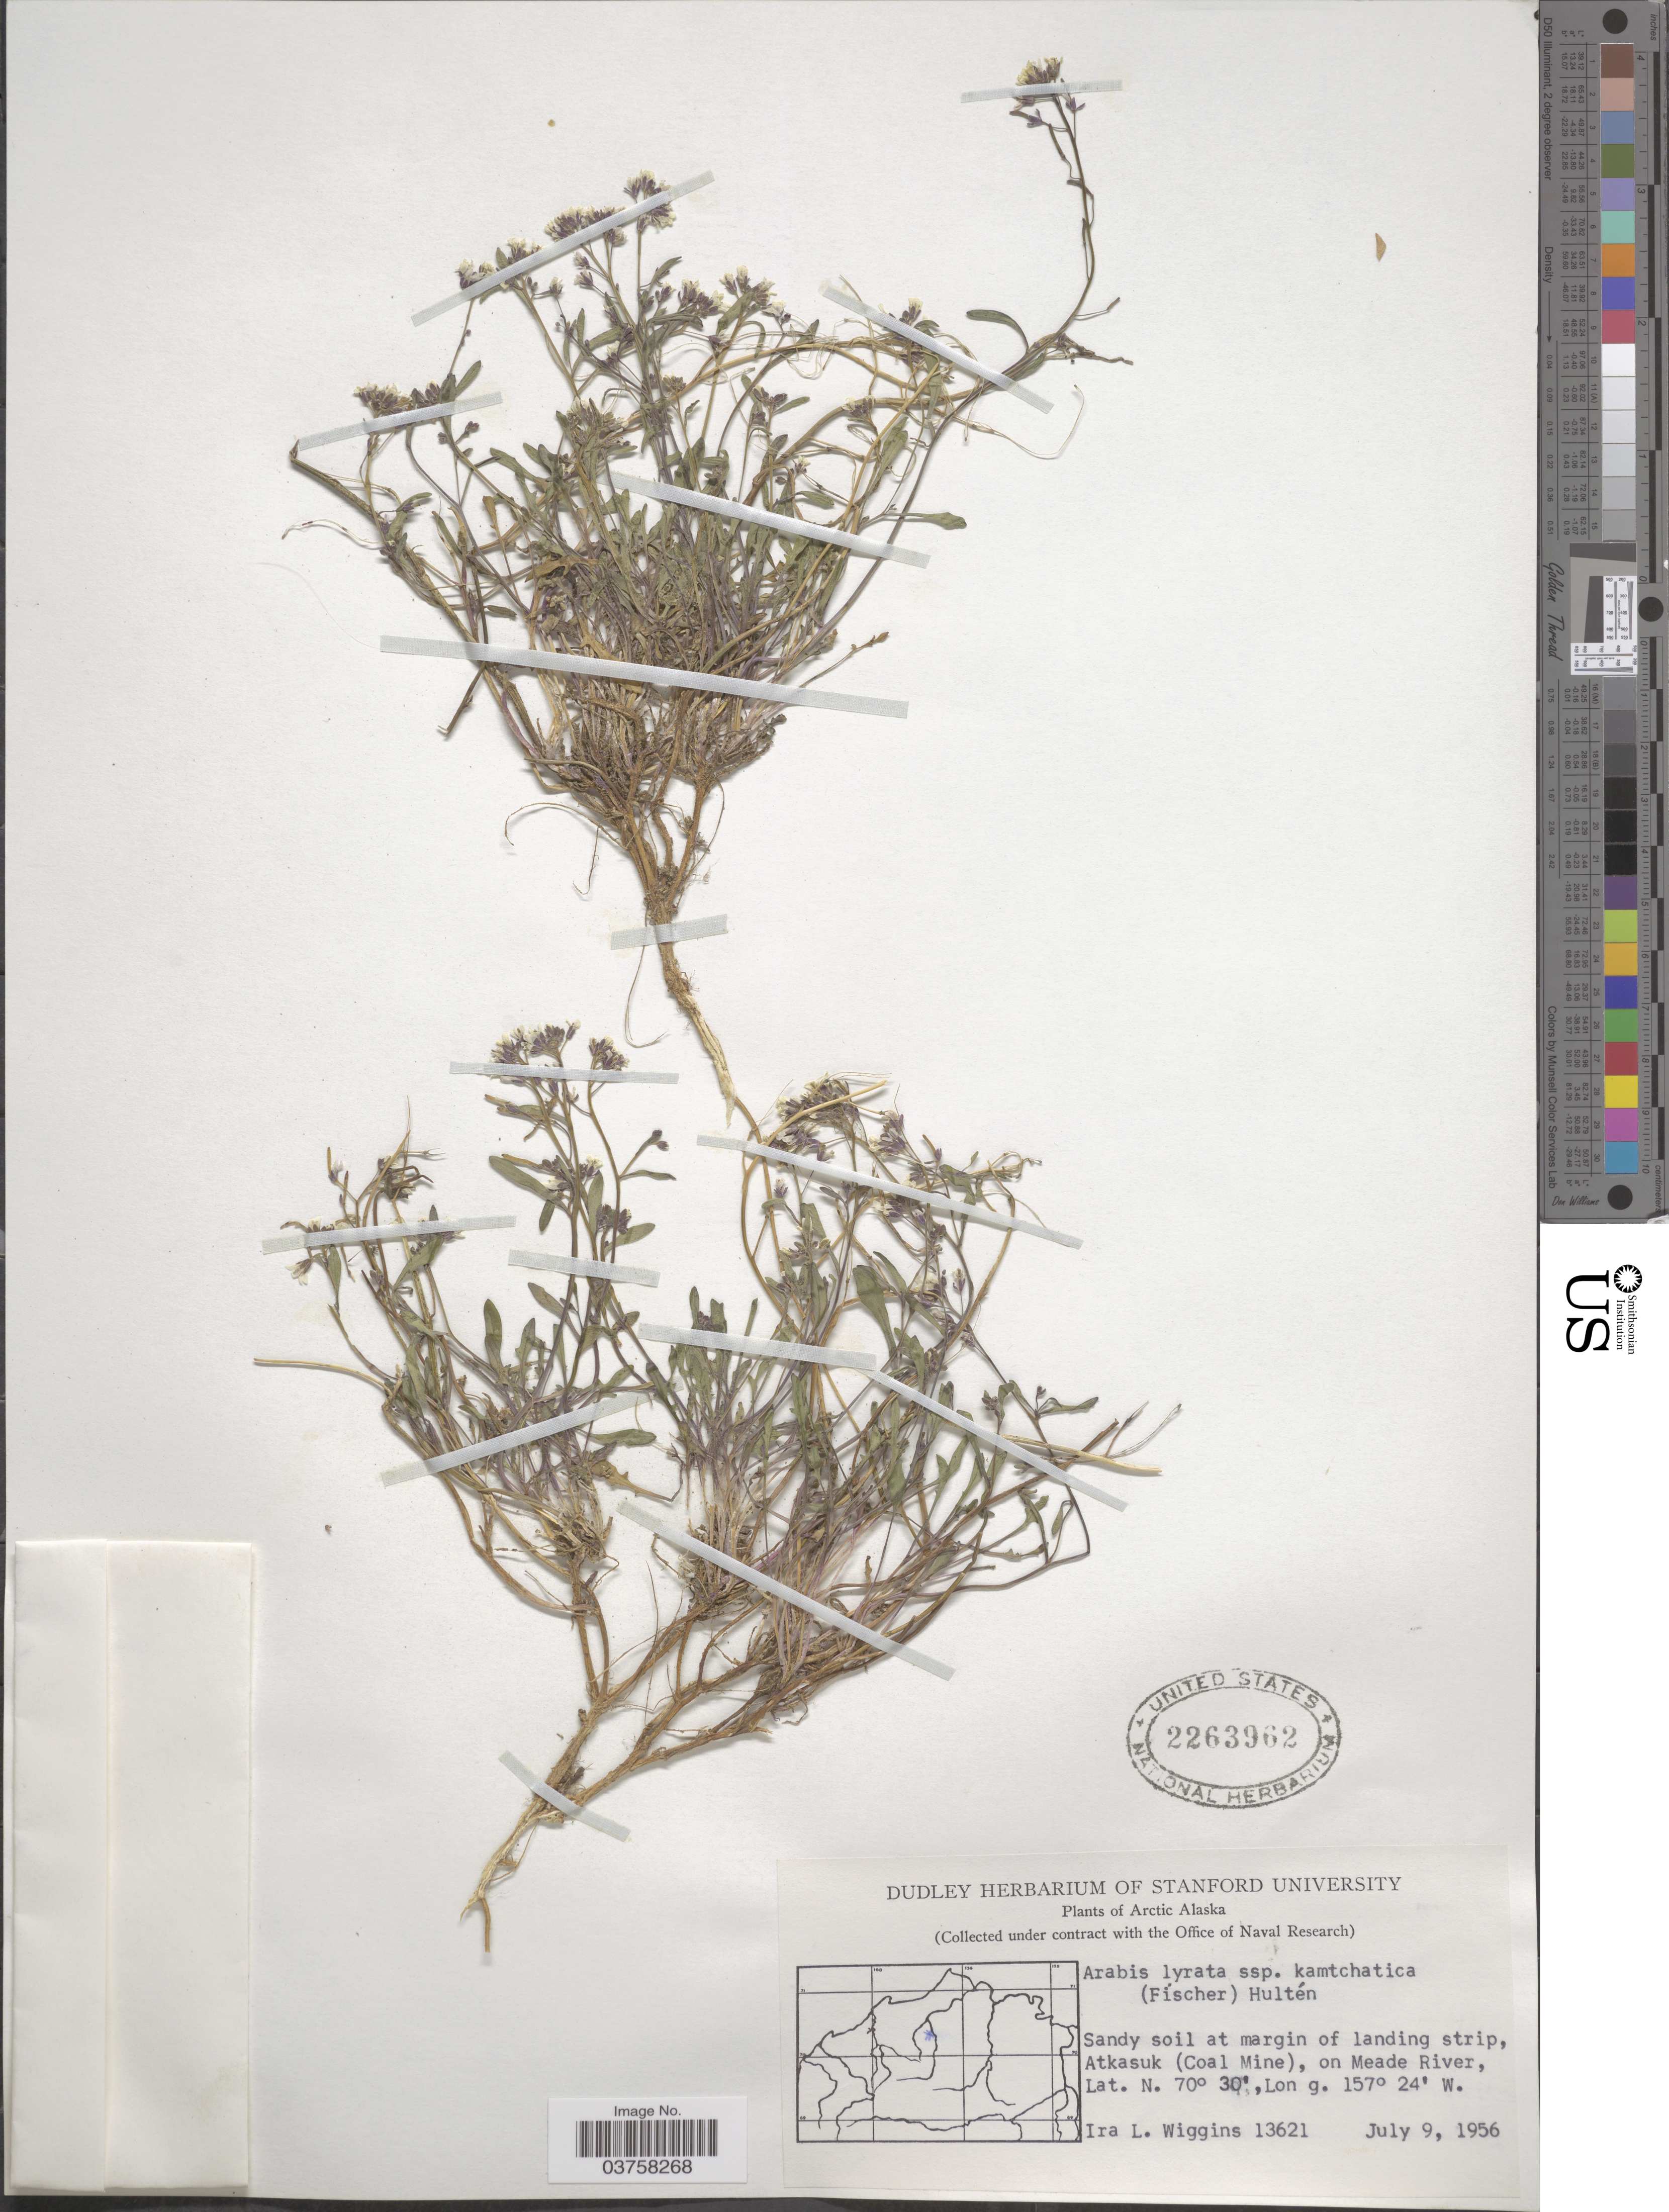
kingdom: Plantae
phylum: Tracheophyta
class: Magnoliopsida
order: Brassicales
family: Brassicaceae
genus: Arabidopsis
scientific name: Arabidopsis lyrata subsp. kamchatica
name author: (Fisch. ex DC.) O'Kane & Al-Shehbaz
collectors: I. L. Wiggins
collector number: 13621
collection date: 1956-07-09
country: United States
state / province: Alaska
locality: Arctic Alaska. Sandy soil at margin of landing strip, Atkasuk (Coal Mine), on Meade River.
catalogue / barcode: US 2263962